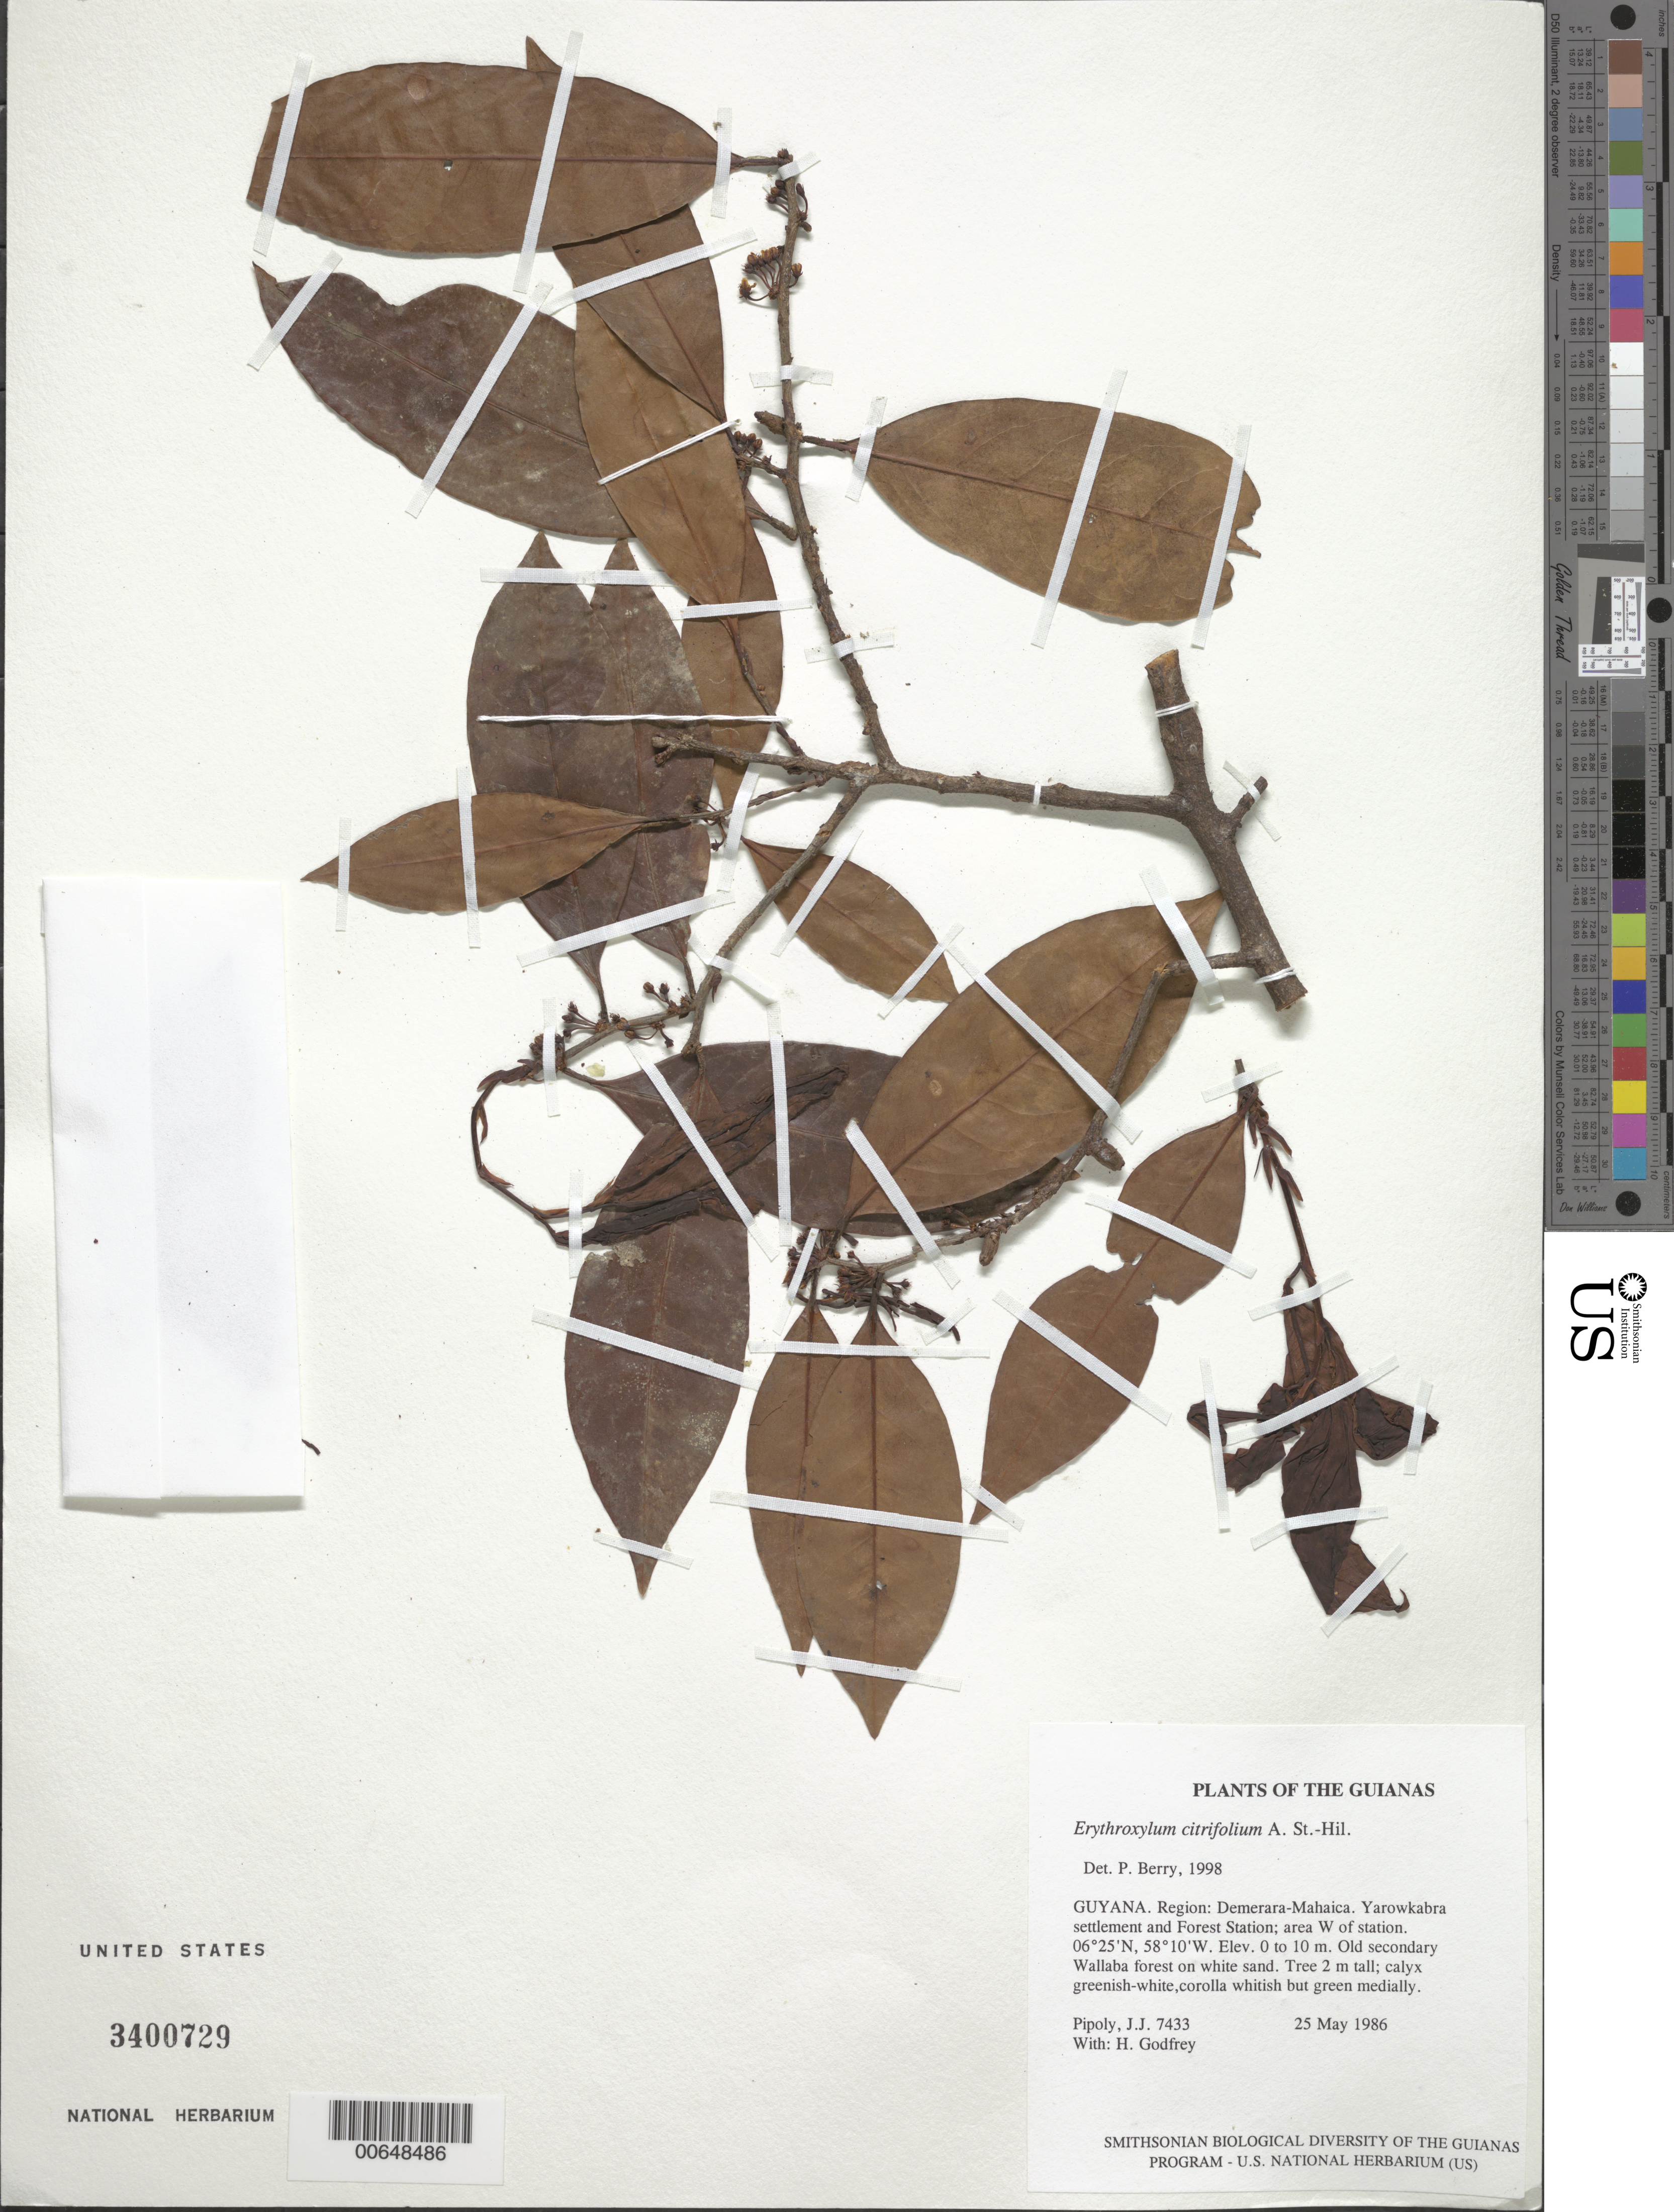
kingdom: Plantae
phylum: Tracheophyta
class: Magnoliopsida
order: Malpighiales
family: Erythroxylaceae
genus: Erythroxylum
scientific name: Erythroxylum citrifolium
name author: A. St.-Hil.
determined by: Berry, P. E., (WIS), University of Wisconsin - Madison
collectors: J. J. Pipoly & H. Godfrey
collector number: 7433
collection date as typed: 25 May 1986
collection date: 1986-05-25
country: Guyana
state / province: Demerara-Mahaica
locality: Yarowkabra settlement and Forest Station; area W of station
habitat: Old secondary Wallaba forest on white sand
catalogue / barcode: US 3400729